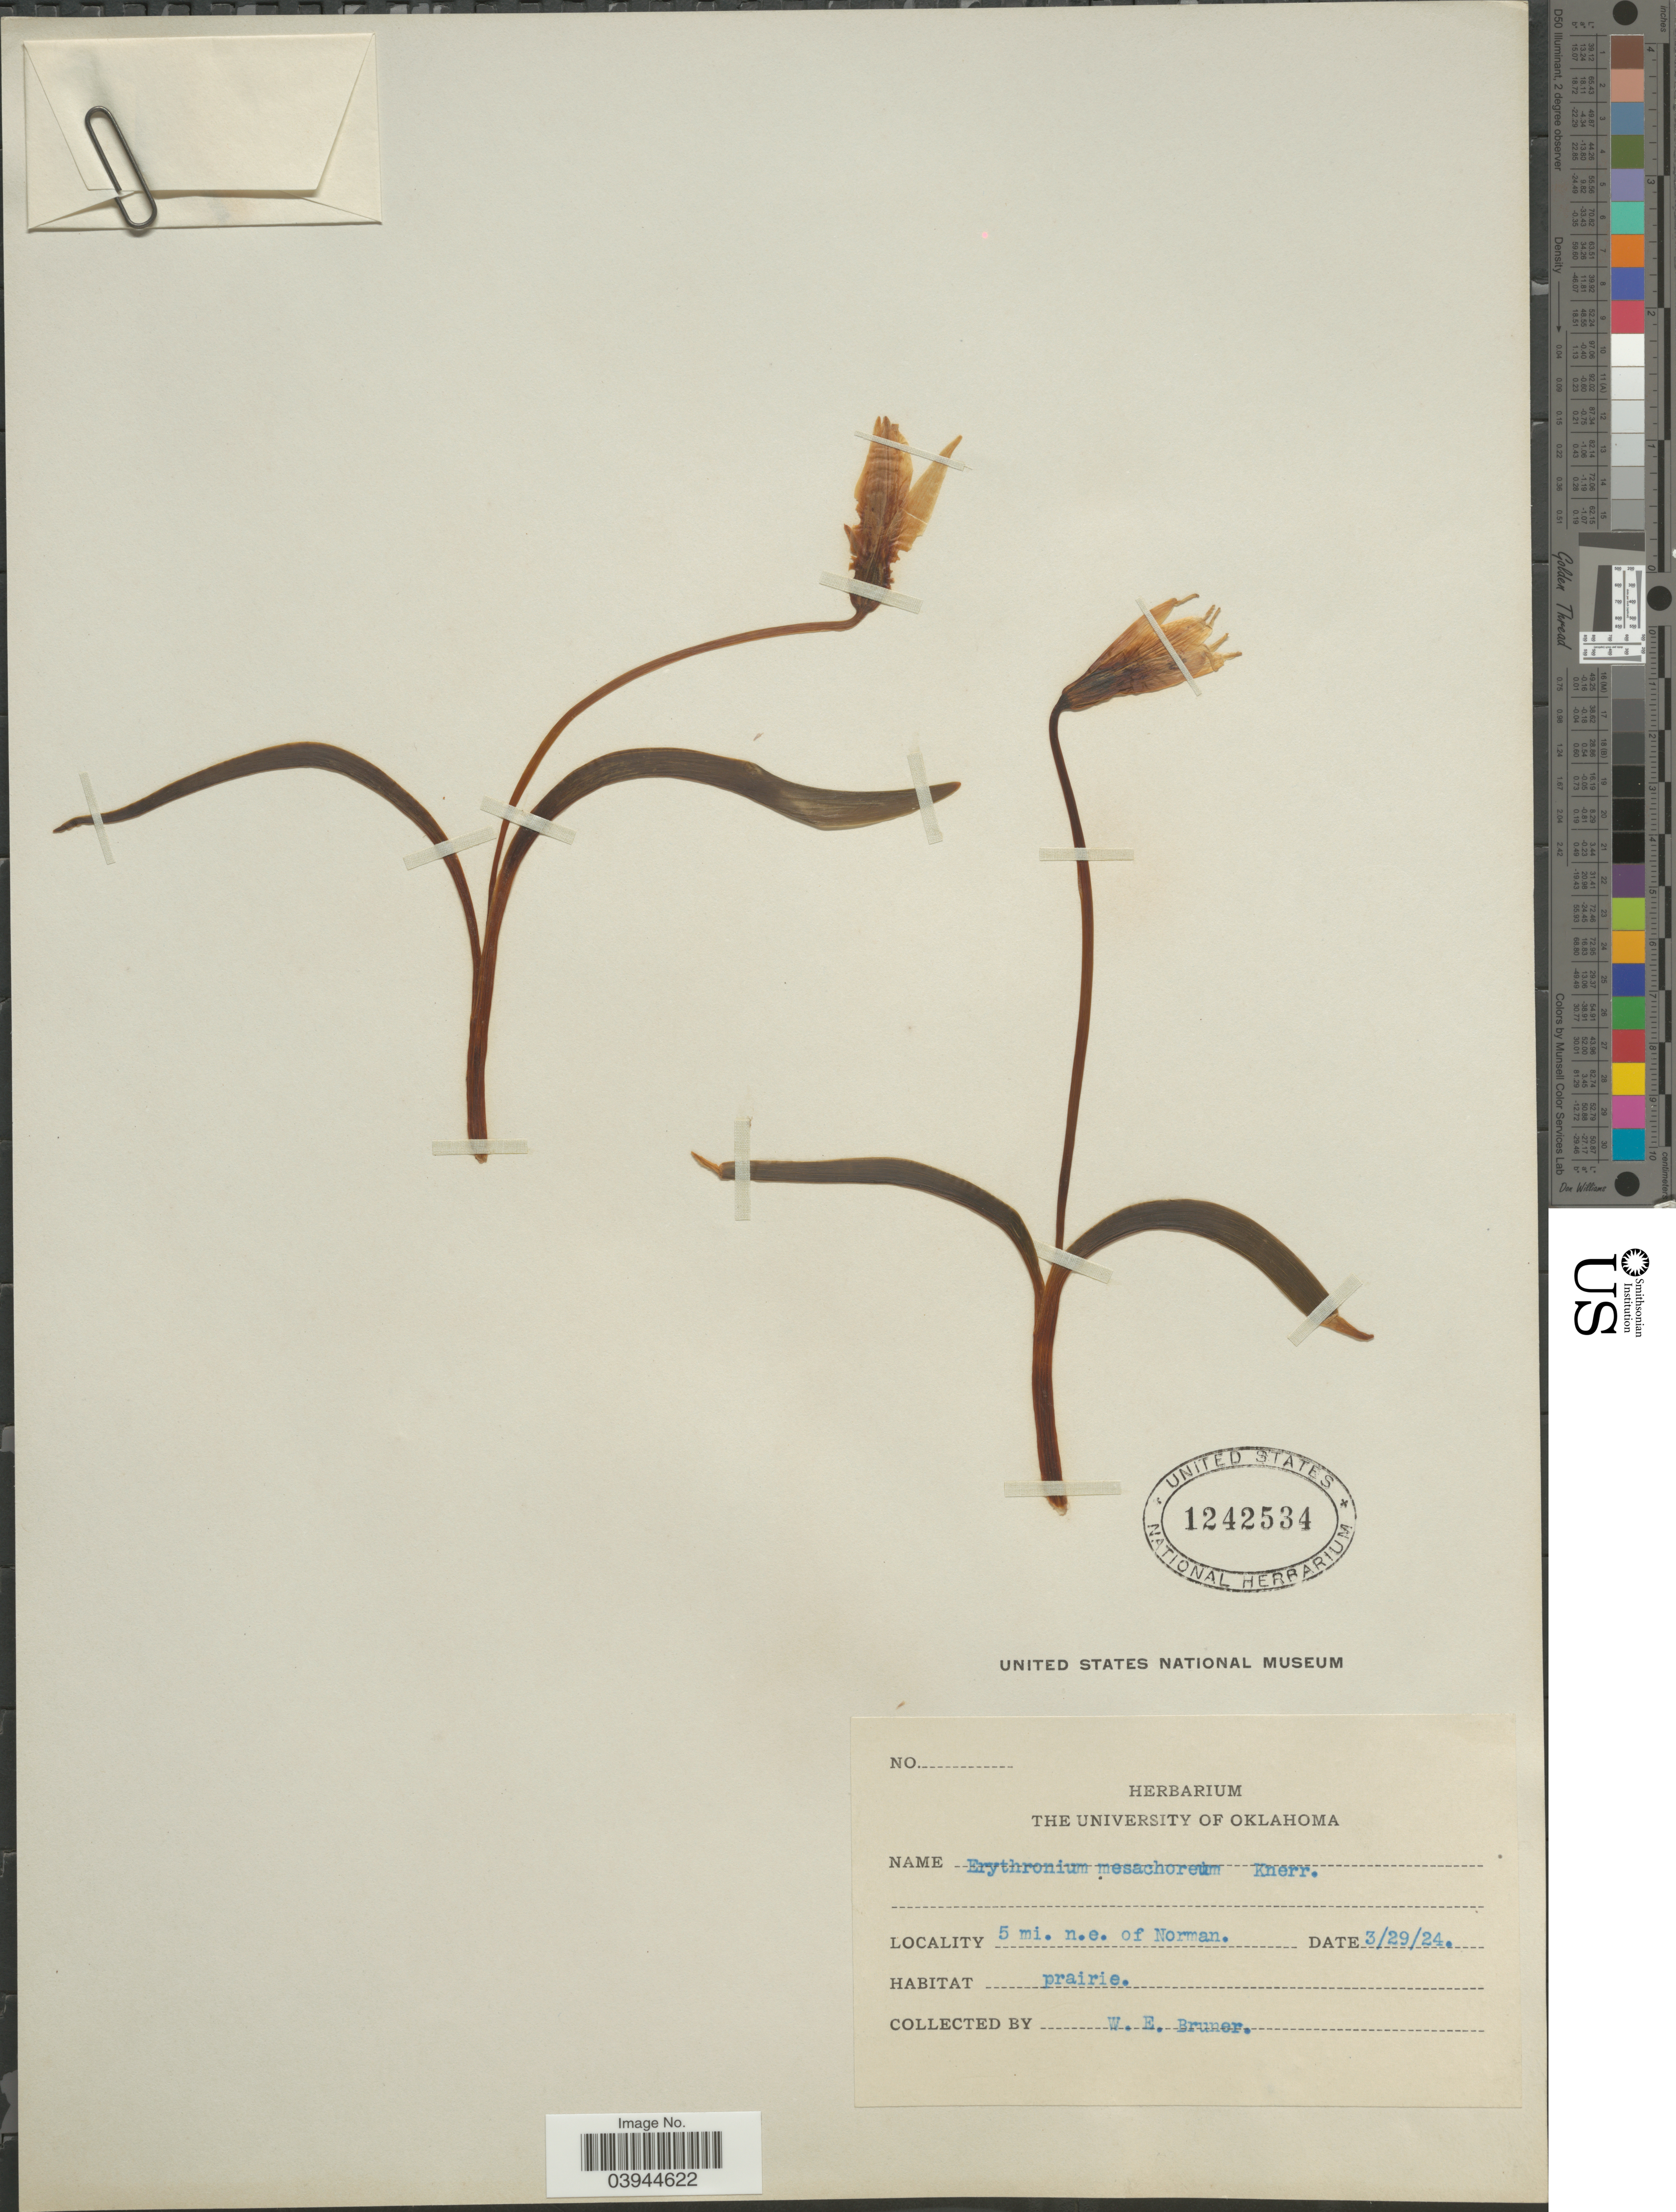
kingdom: Plantae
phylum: Tracheophyta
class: Liliopsida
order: Liliales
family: Liliaceae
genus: Erythronium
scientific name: Erythronium mesochoreum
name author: Knerr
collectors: W. Bruner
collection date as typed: Transcribed d/m/y: 29/3/24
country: United States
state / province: Oklahoma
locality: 5 mi. n.e. of Norman.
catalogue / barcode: US 1242534